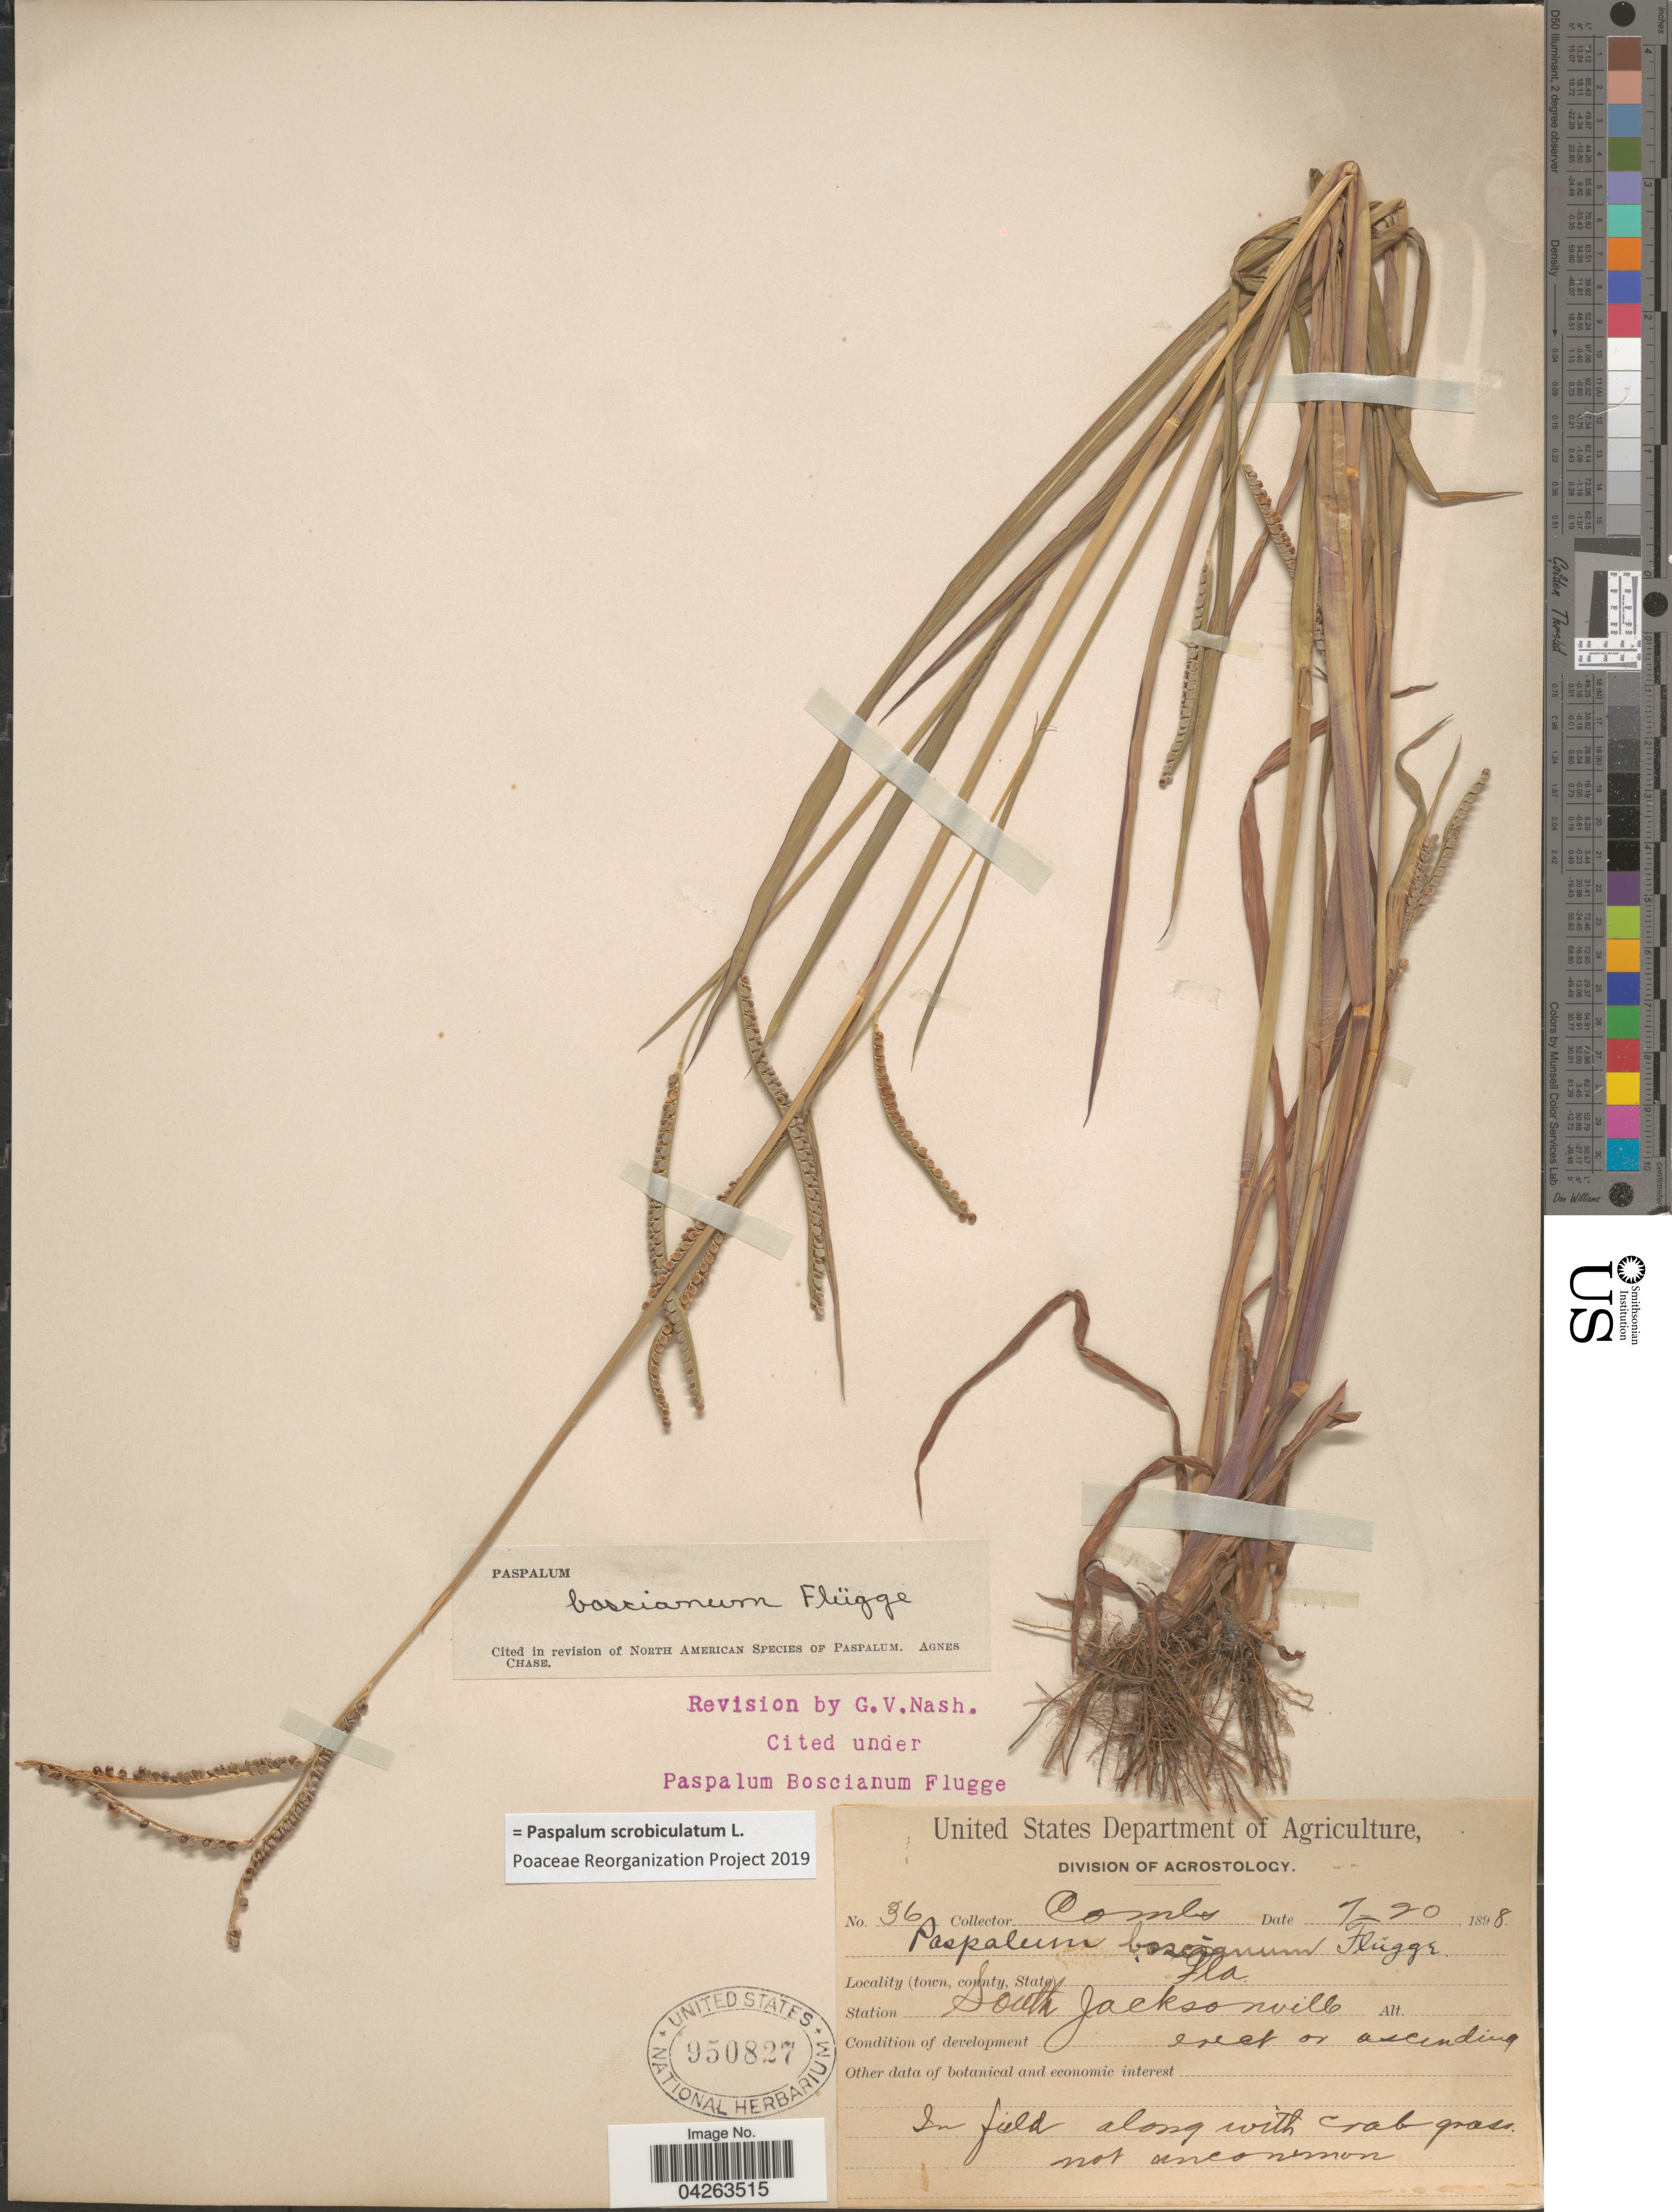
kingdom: Plantae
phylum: Tracheophyta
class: Liliopsida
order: Poales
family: Poaceae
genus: Paspalum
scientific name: Paspalum scrobiculatum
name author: L.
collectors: -. Combs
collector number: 36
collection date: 1898-07-20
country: United States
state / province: Florida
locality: Station South Jacksonville.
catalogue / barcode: US 950827